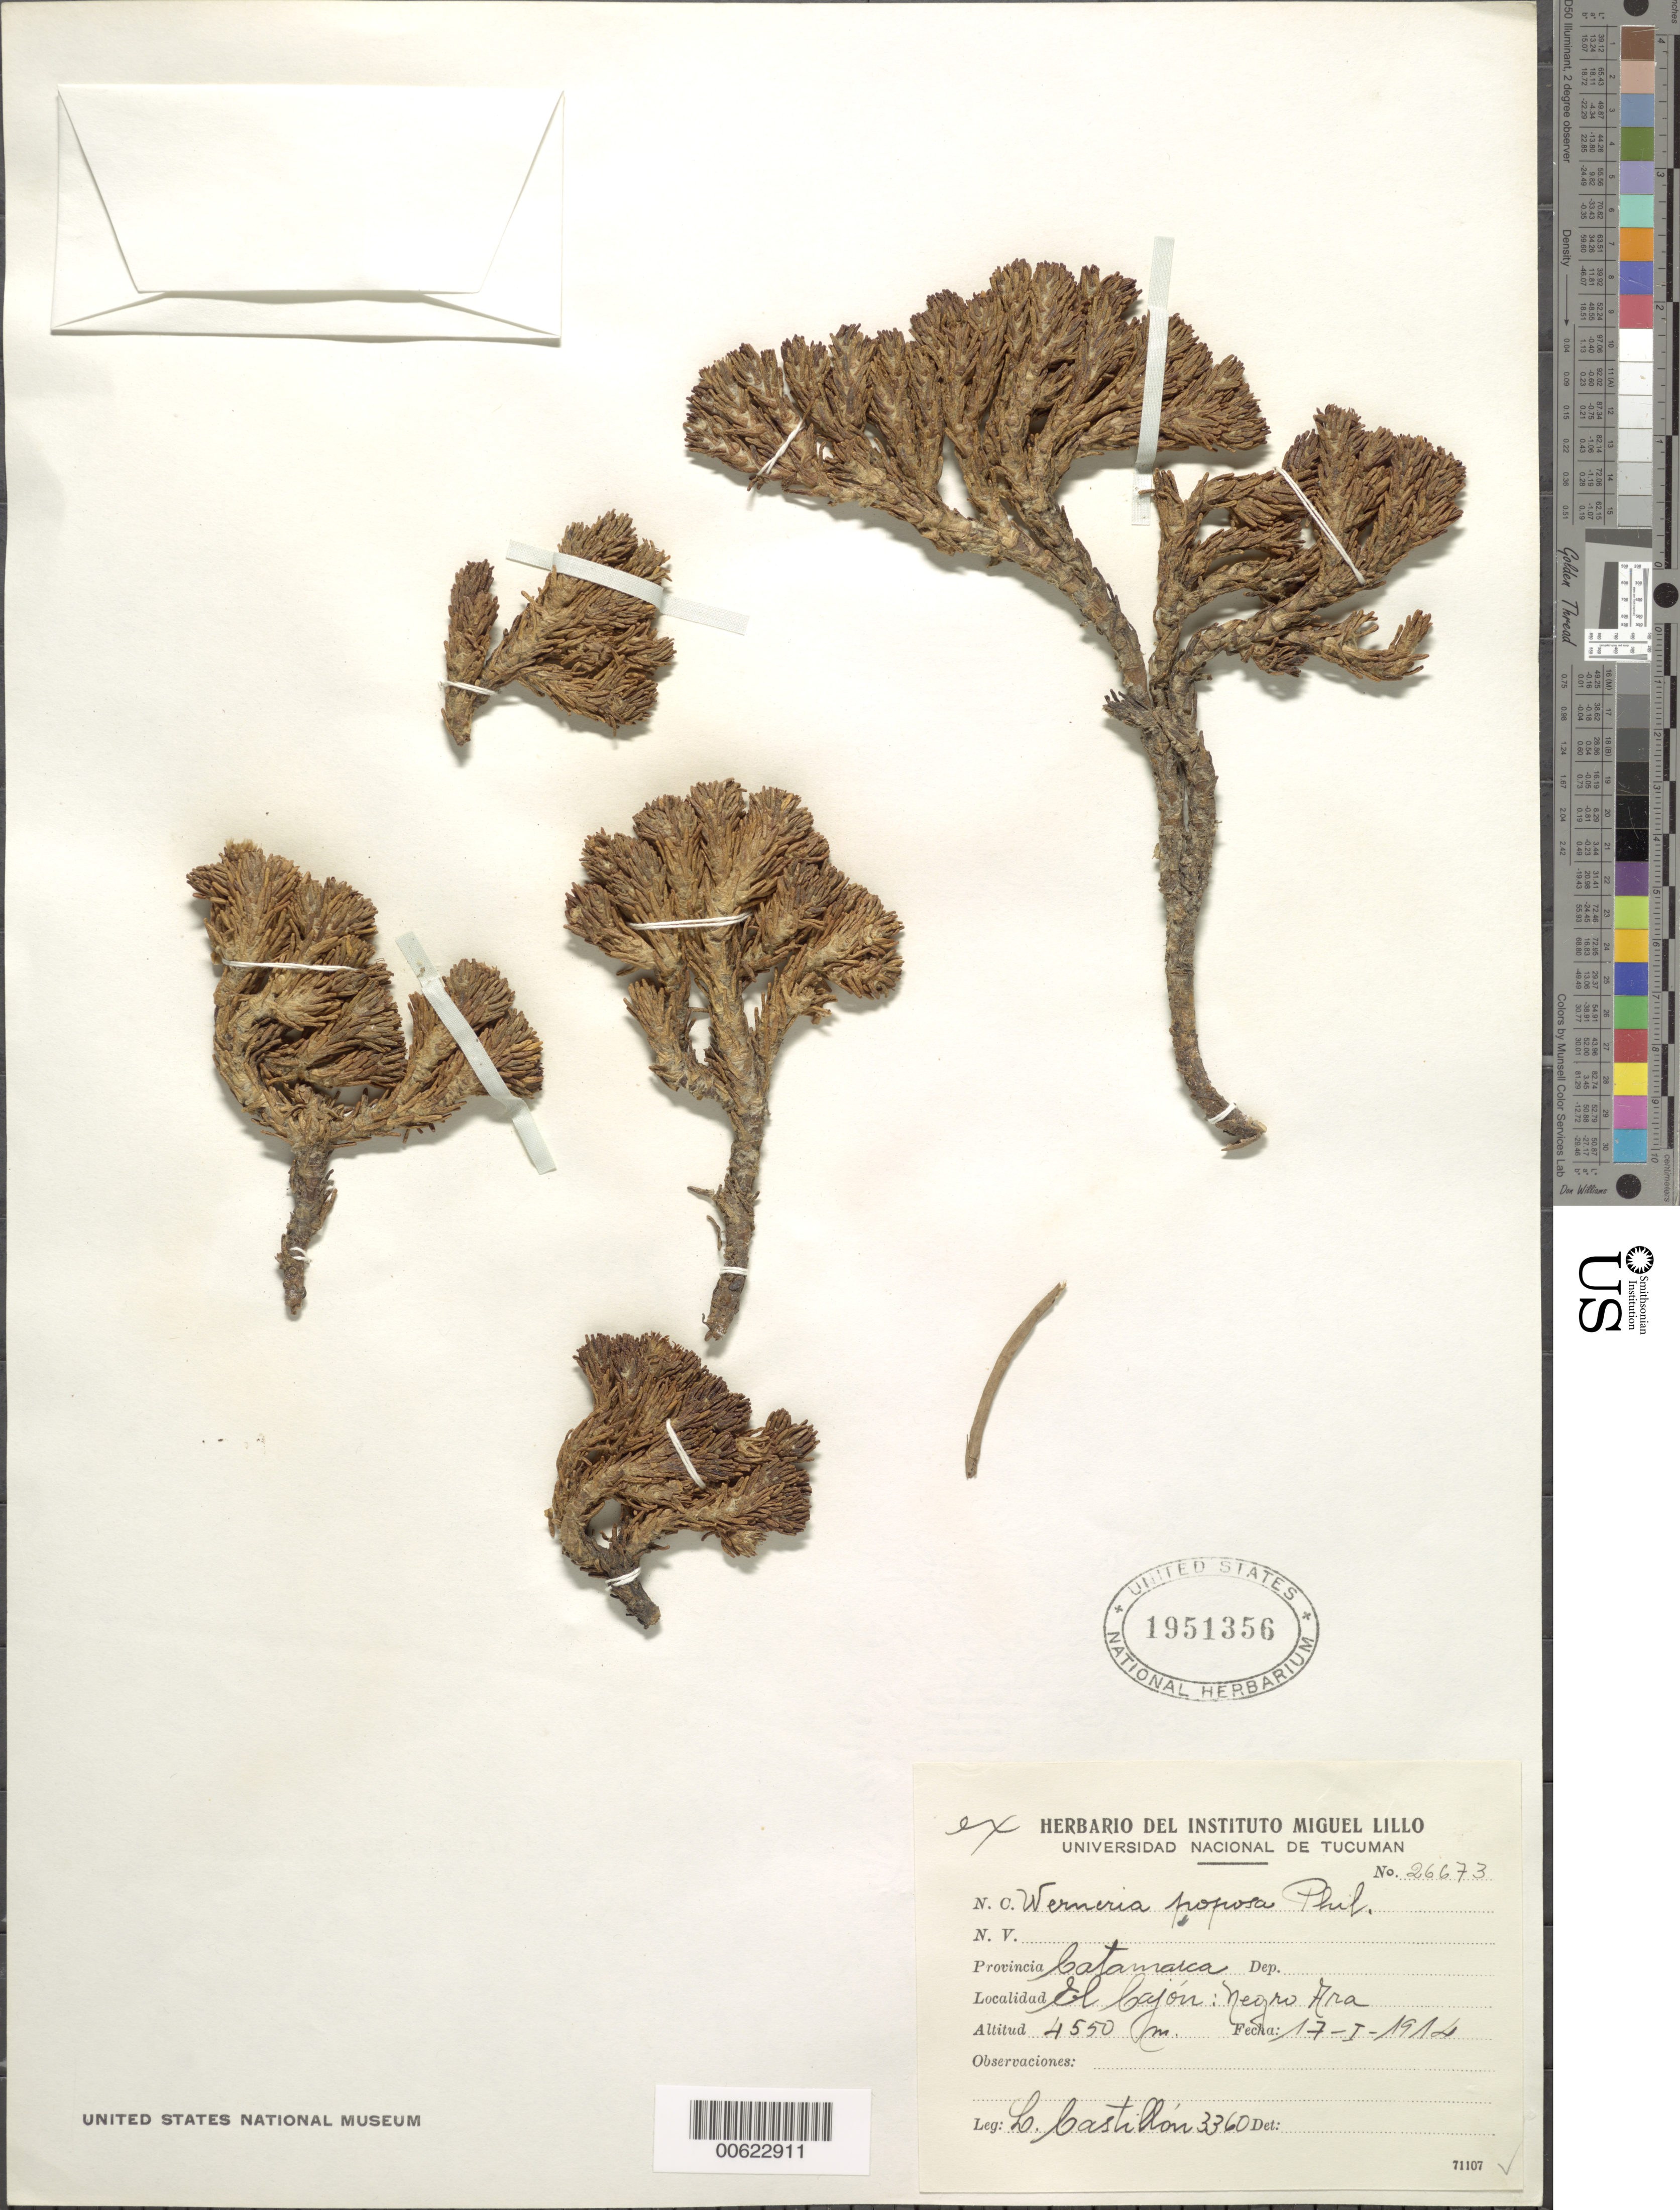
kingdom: Plantae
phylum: Tracheophyta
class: Magnoliopsida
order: Asterales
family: Asteraceae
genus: Xenophyllum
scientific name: Xenophyllum poposum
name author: (Phil.) V.A. Funk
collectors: L. Castillón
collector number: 3360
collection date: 1914-01-17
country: Argentina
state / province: Catamarca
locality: El Cajón: Negro Ara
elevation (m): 4550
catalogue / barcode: US 1951356